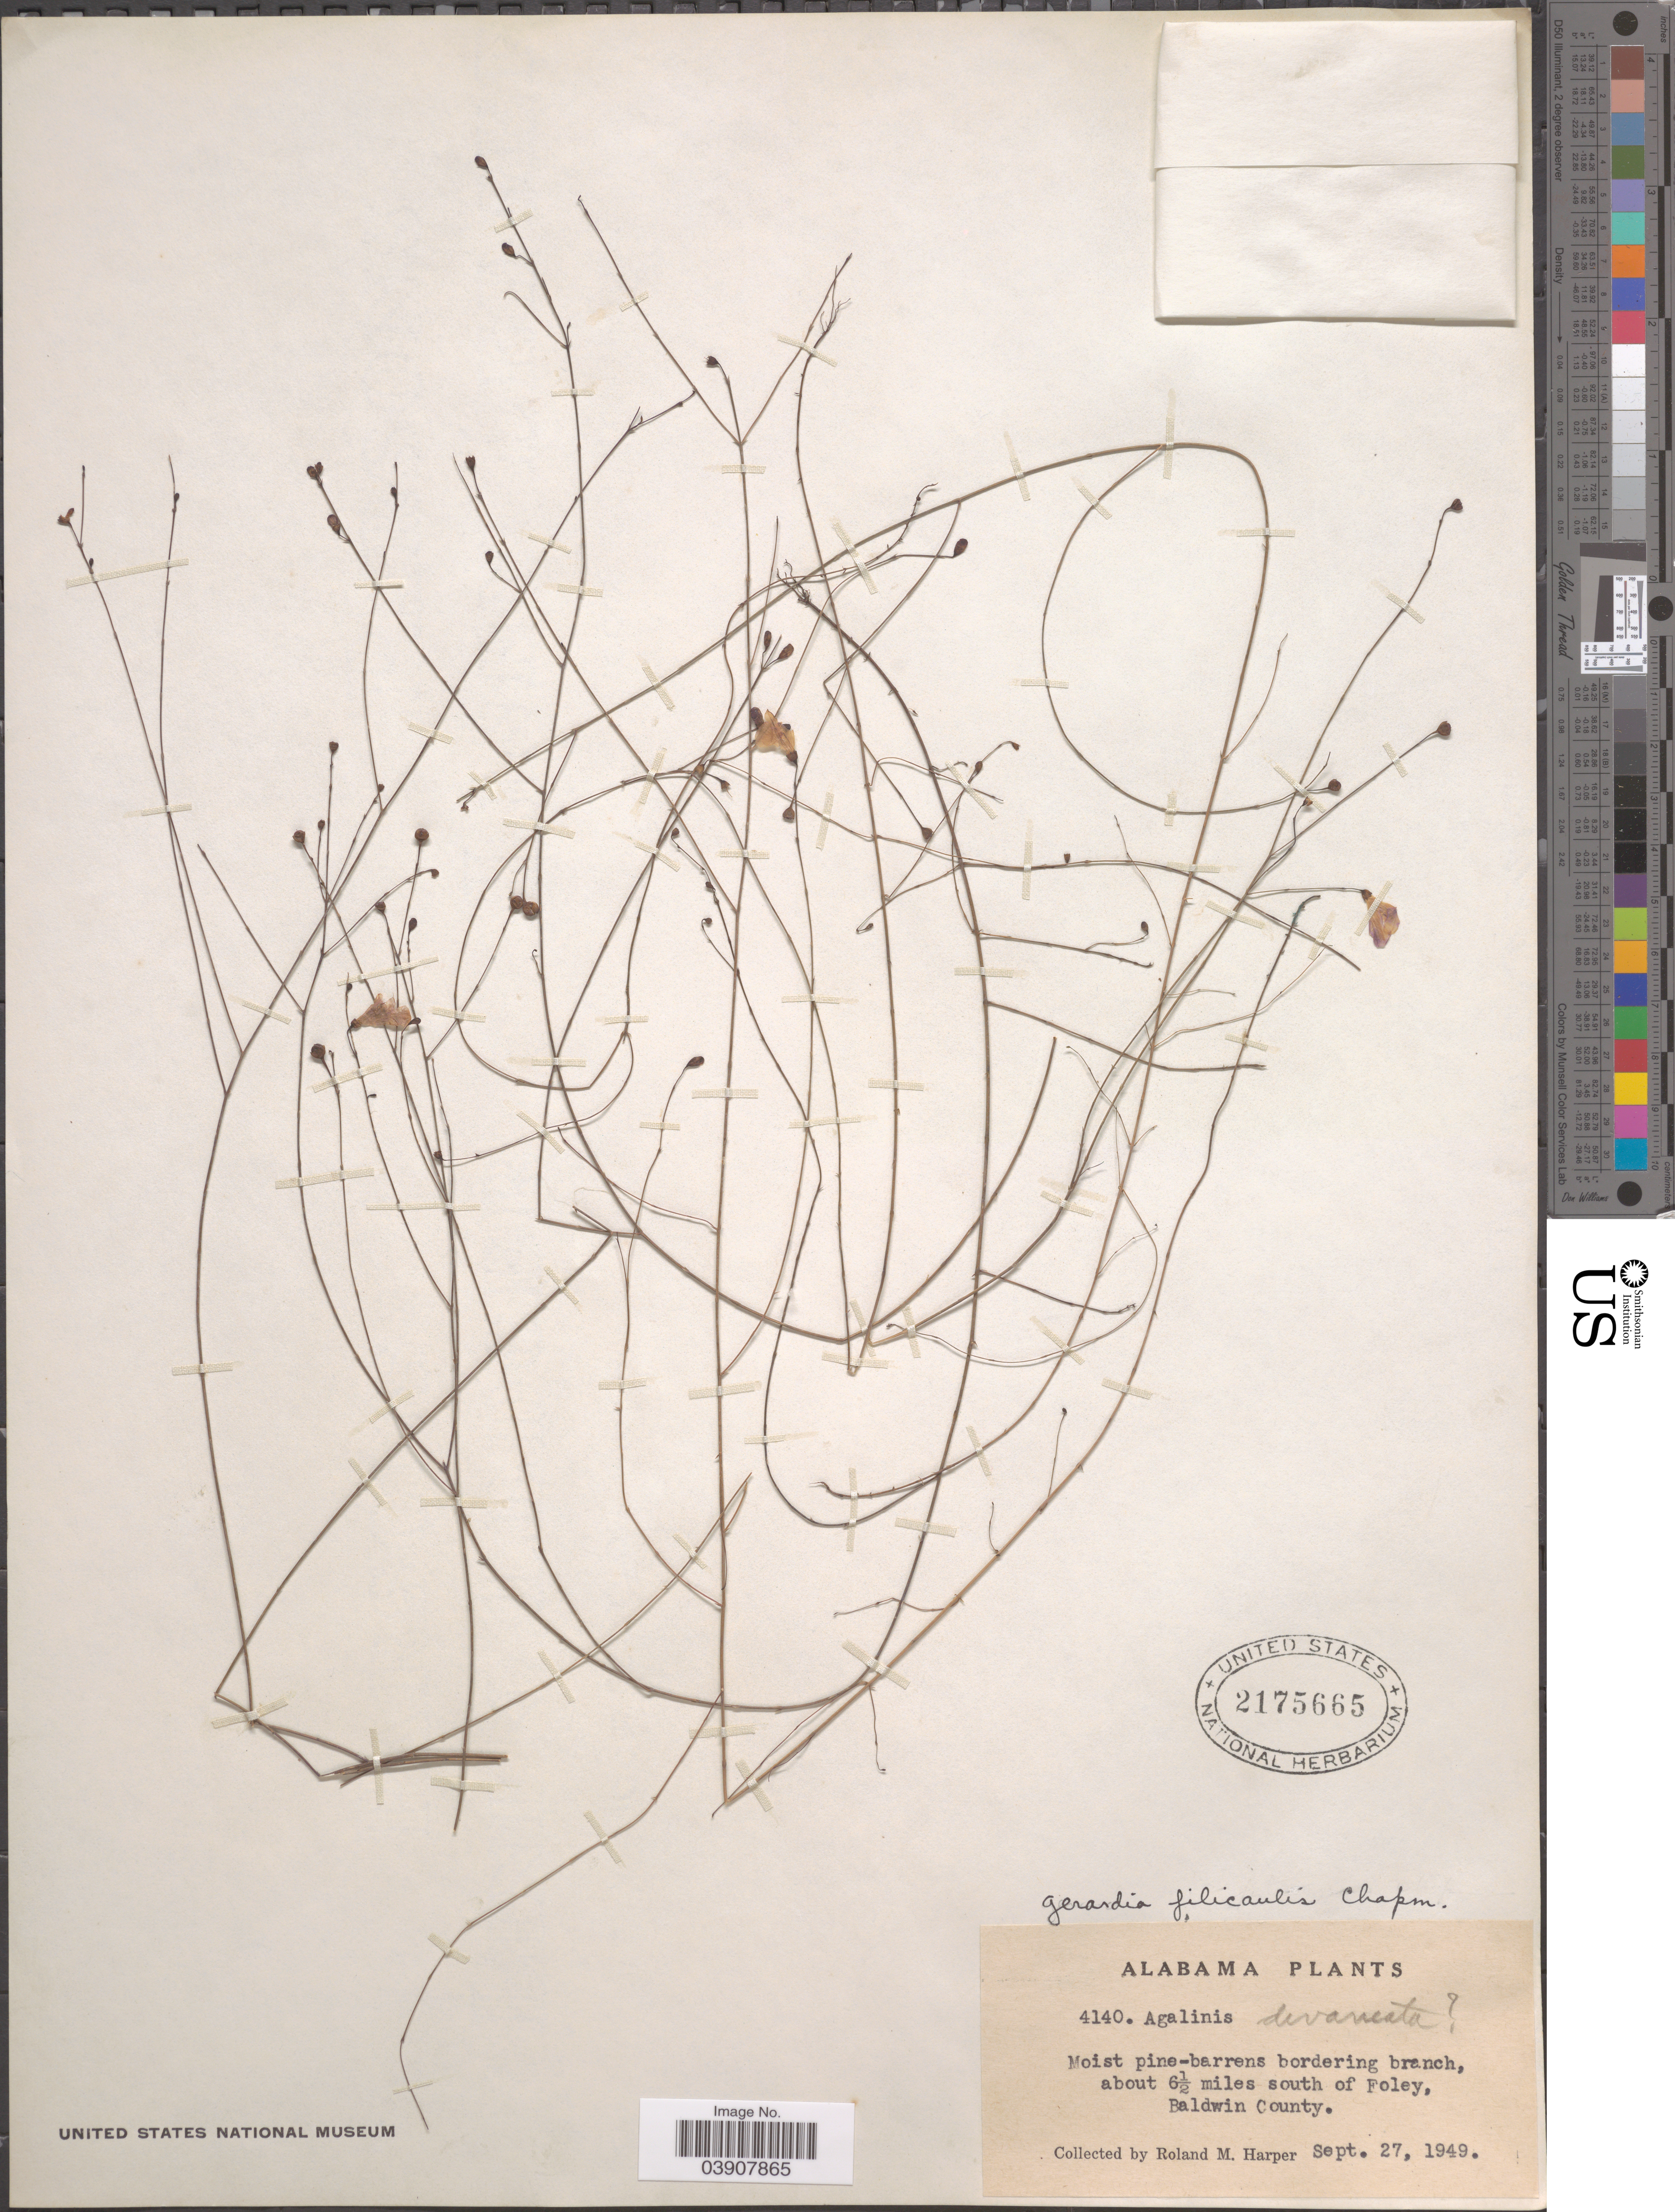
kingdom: Plantae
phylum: Tracheophyta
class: Magnoliopsida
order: Lamiales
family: Orobanchaceae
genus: Agalinis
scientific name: Agalinis filicaulis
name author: (Benth.) Pennell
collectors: R. M. Harper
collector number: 4140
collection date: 1949-09-27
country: United States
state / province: Alabama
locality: Moist pine-barrens bordering branch, about 6½ miles south of Foley, Baldwin County.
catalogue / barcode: US 2175665